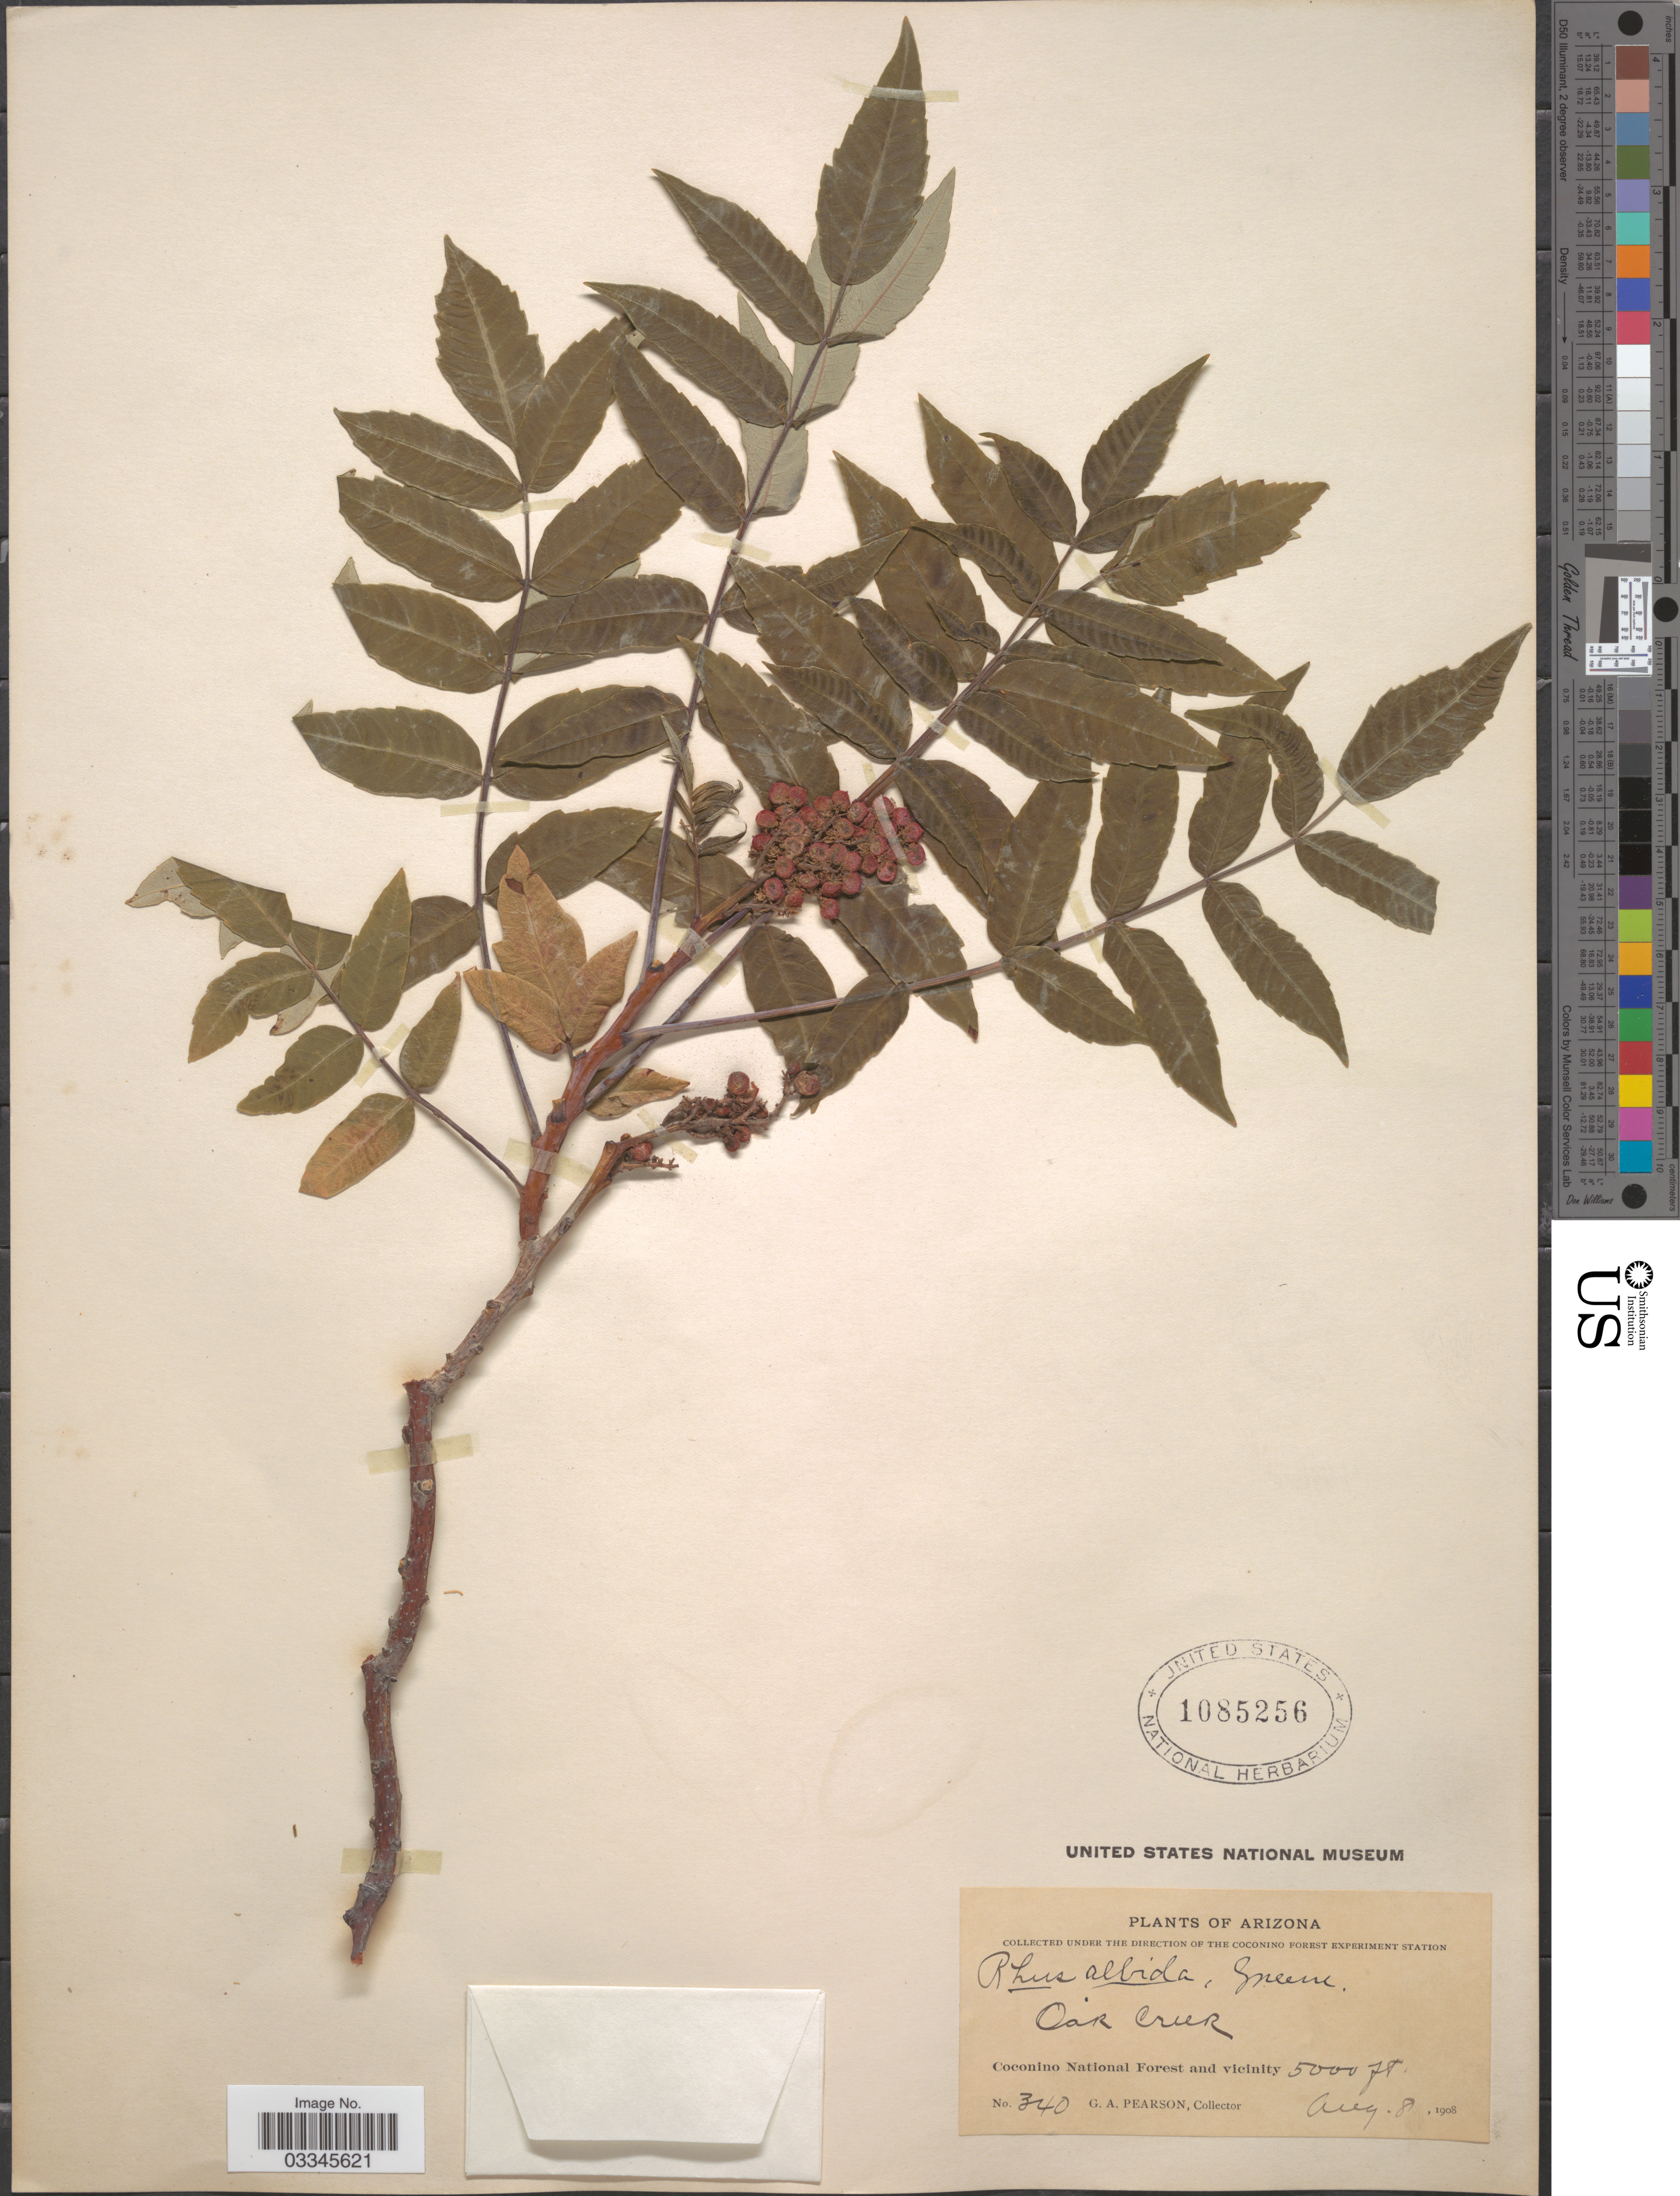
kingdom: Plantae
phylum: Tracheophyta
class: Magnoliopsida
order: Sapindales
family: Anacardiaceae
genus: Rhus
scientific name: Rhus albida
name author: Greene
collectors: G. Pearson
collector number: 340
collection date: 1908-08-08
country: United States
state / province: Arizona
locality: Oak Creek. Coconino National Forest and vicinity.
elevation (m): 1524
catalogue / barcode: US 1085256